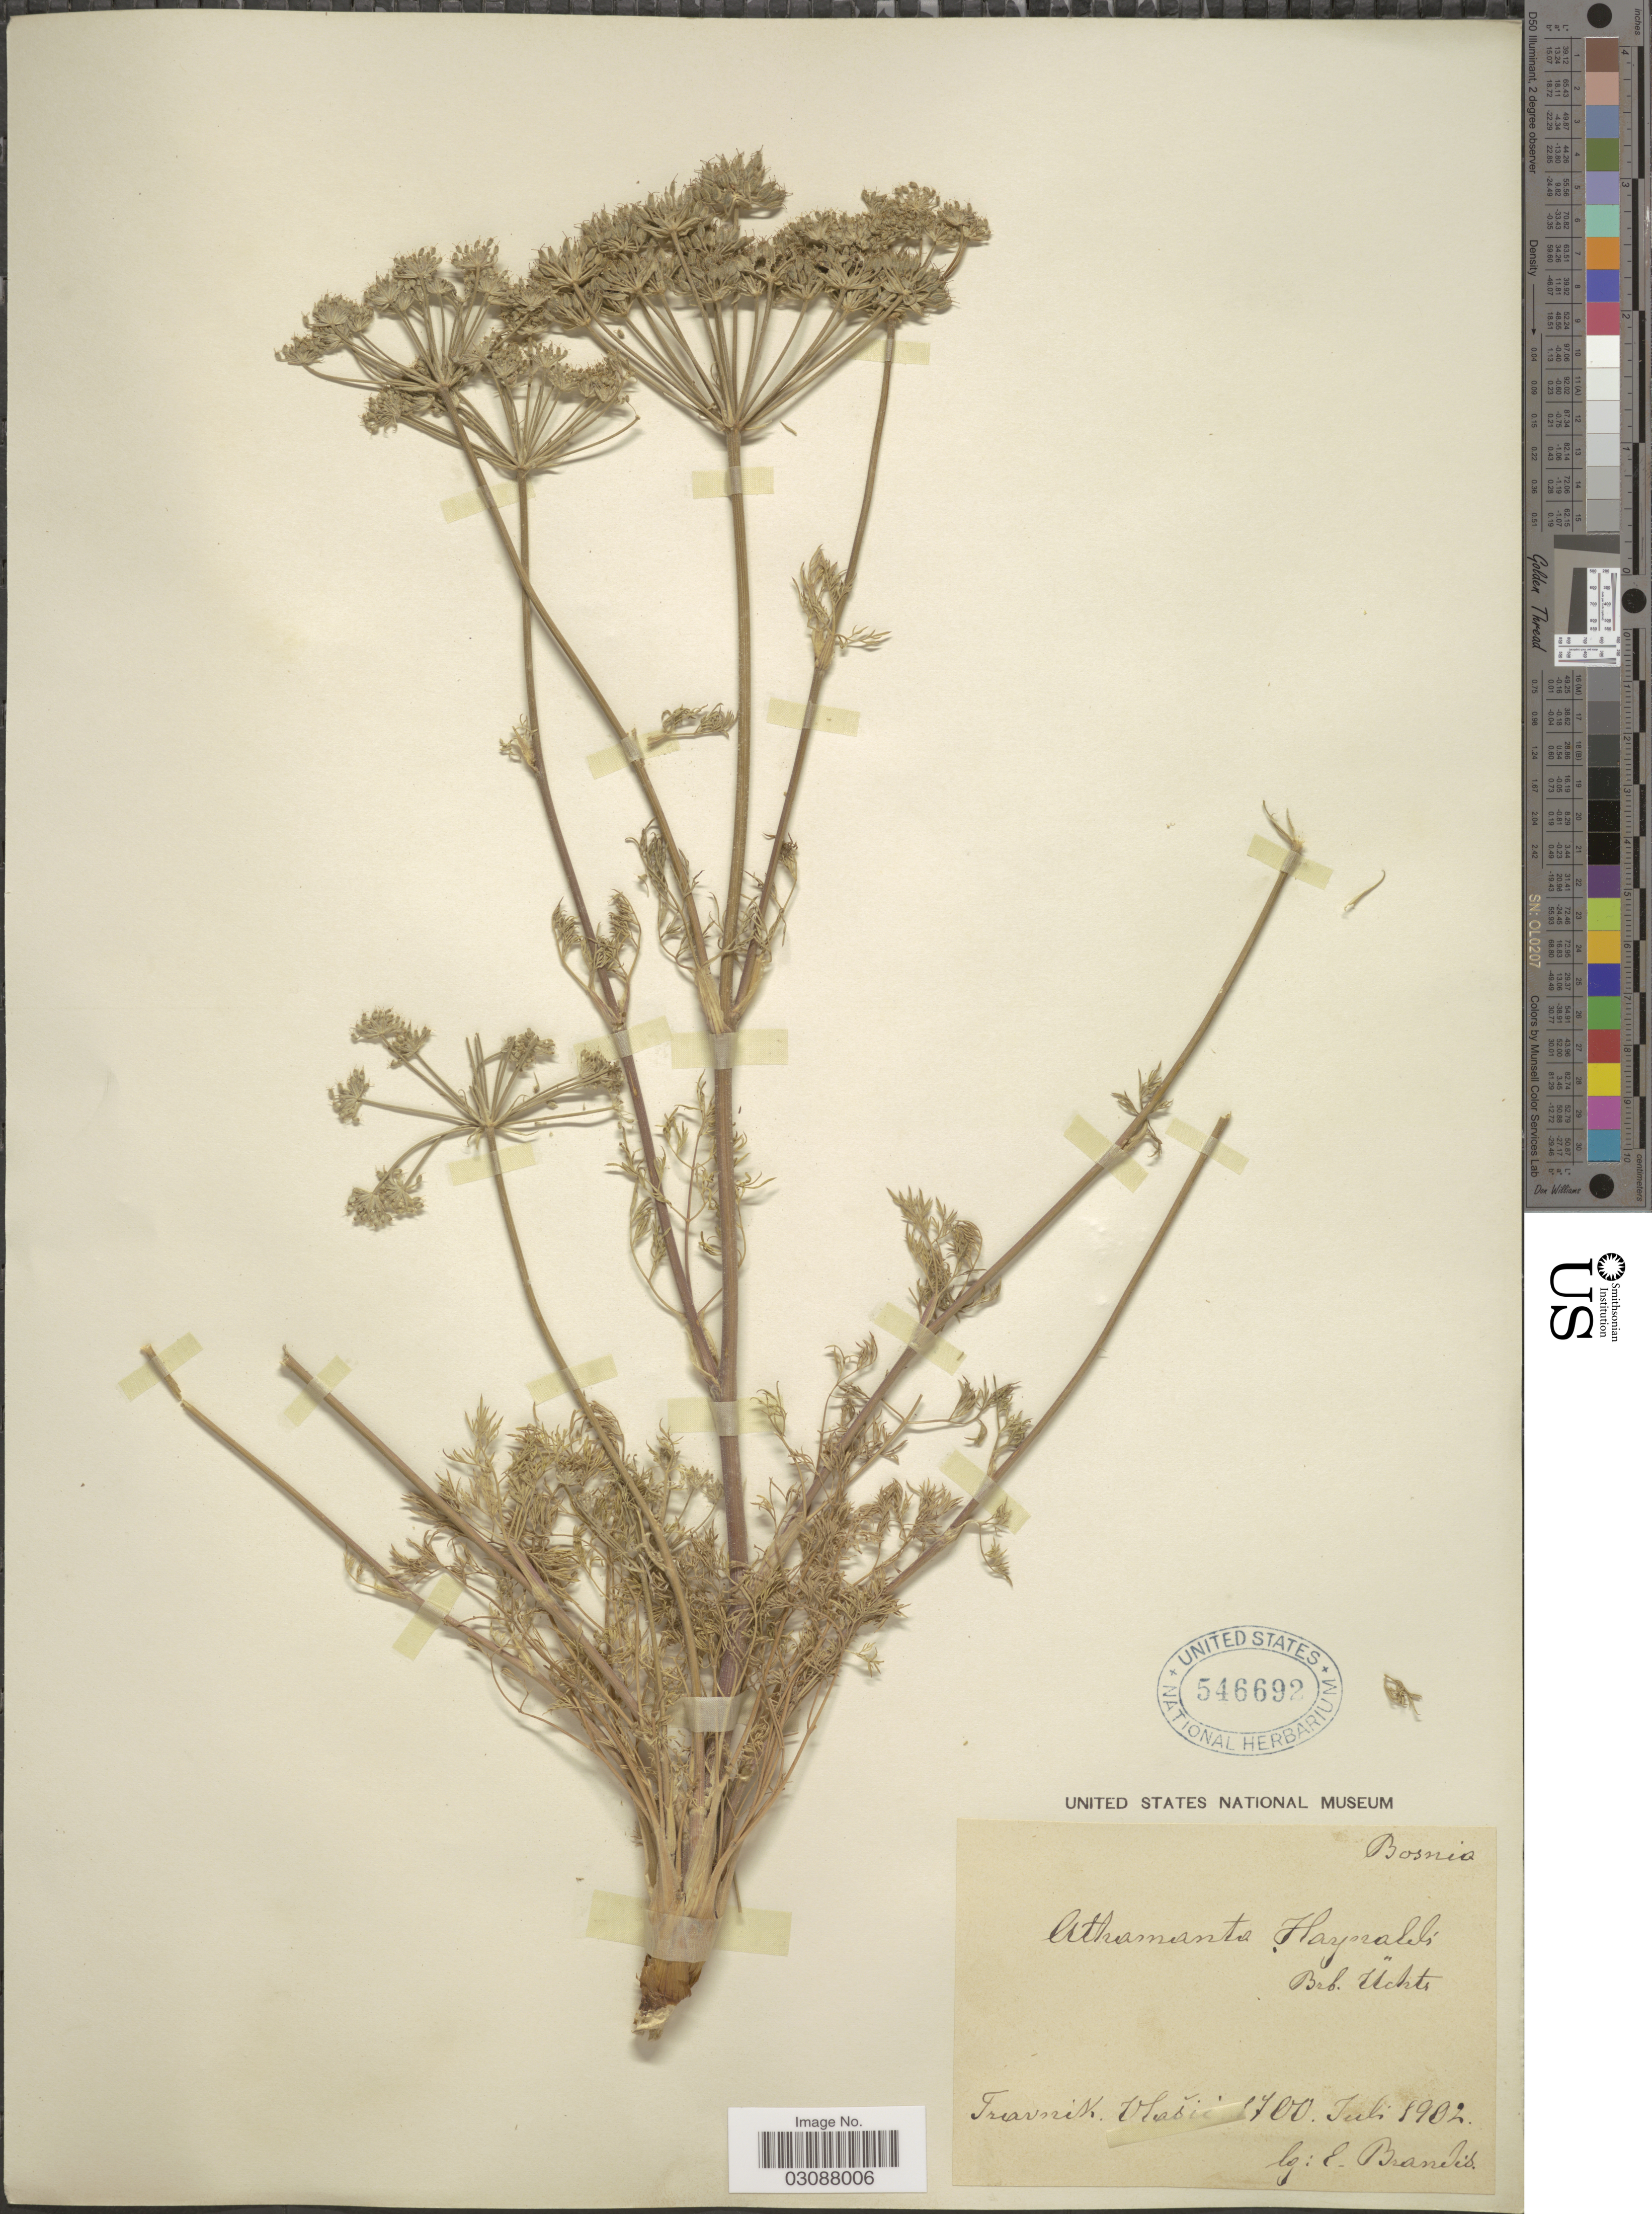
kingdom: Plantae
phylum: Tracheophyta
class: Magnoliopsida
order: Apiales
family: Apiaceae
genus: Athamanta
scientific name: Athamanta haynaldii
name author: Borbás & Uechtr.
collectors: E. Brandis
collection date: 1902-07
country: Bosnia and Herzegovina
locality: Travnik. Vlasic. Bosnia.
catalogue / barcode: US 546692